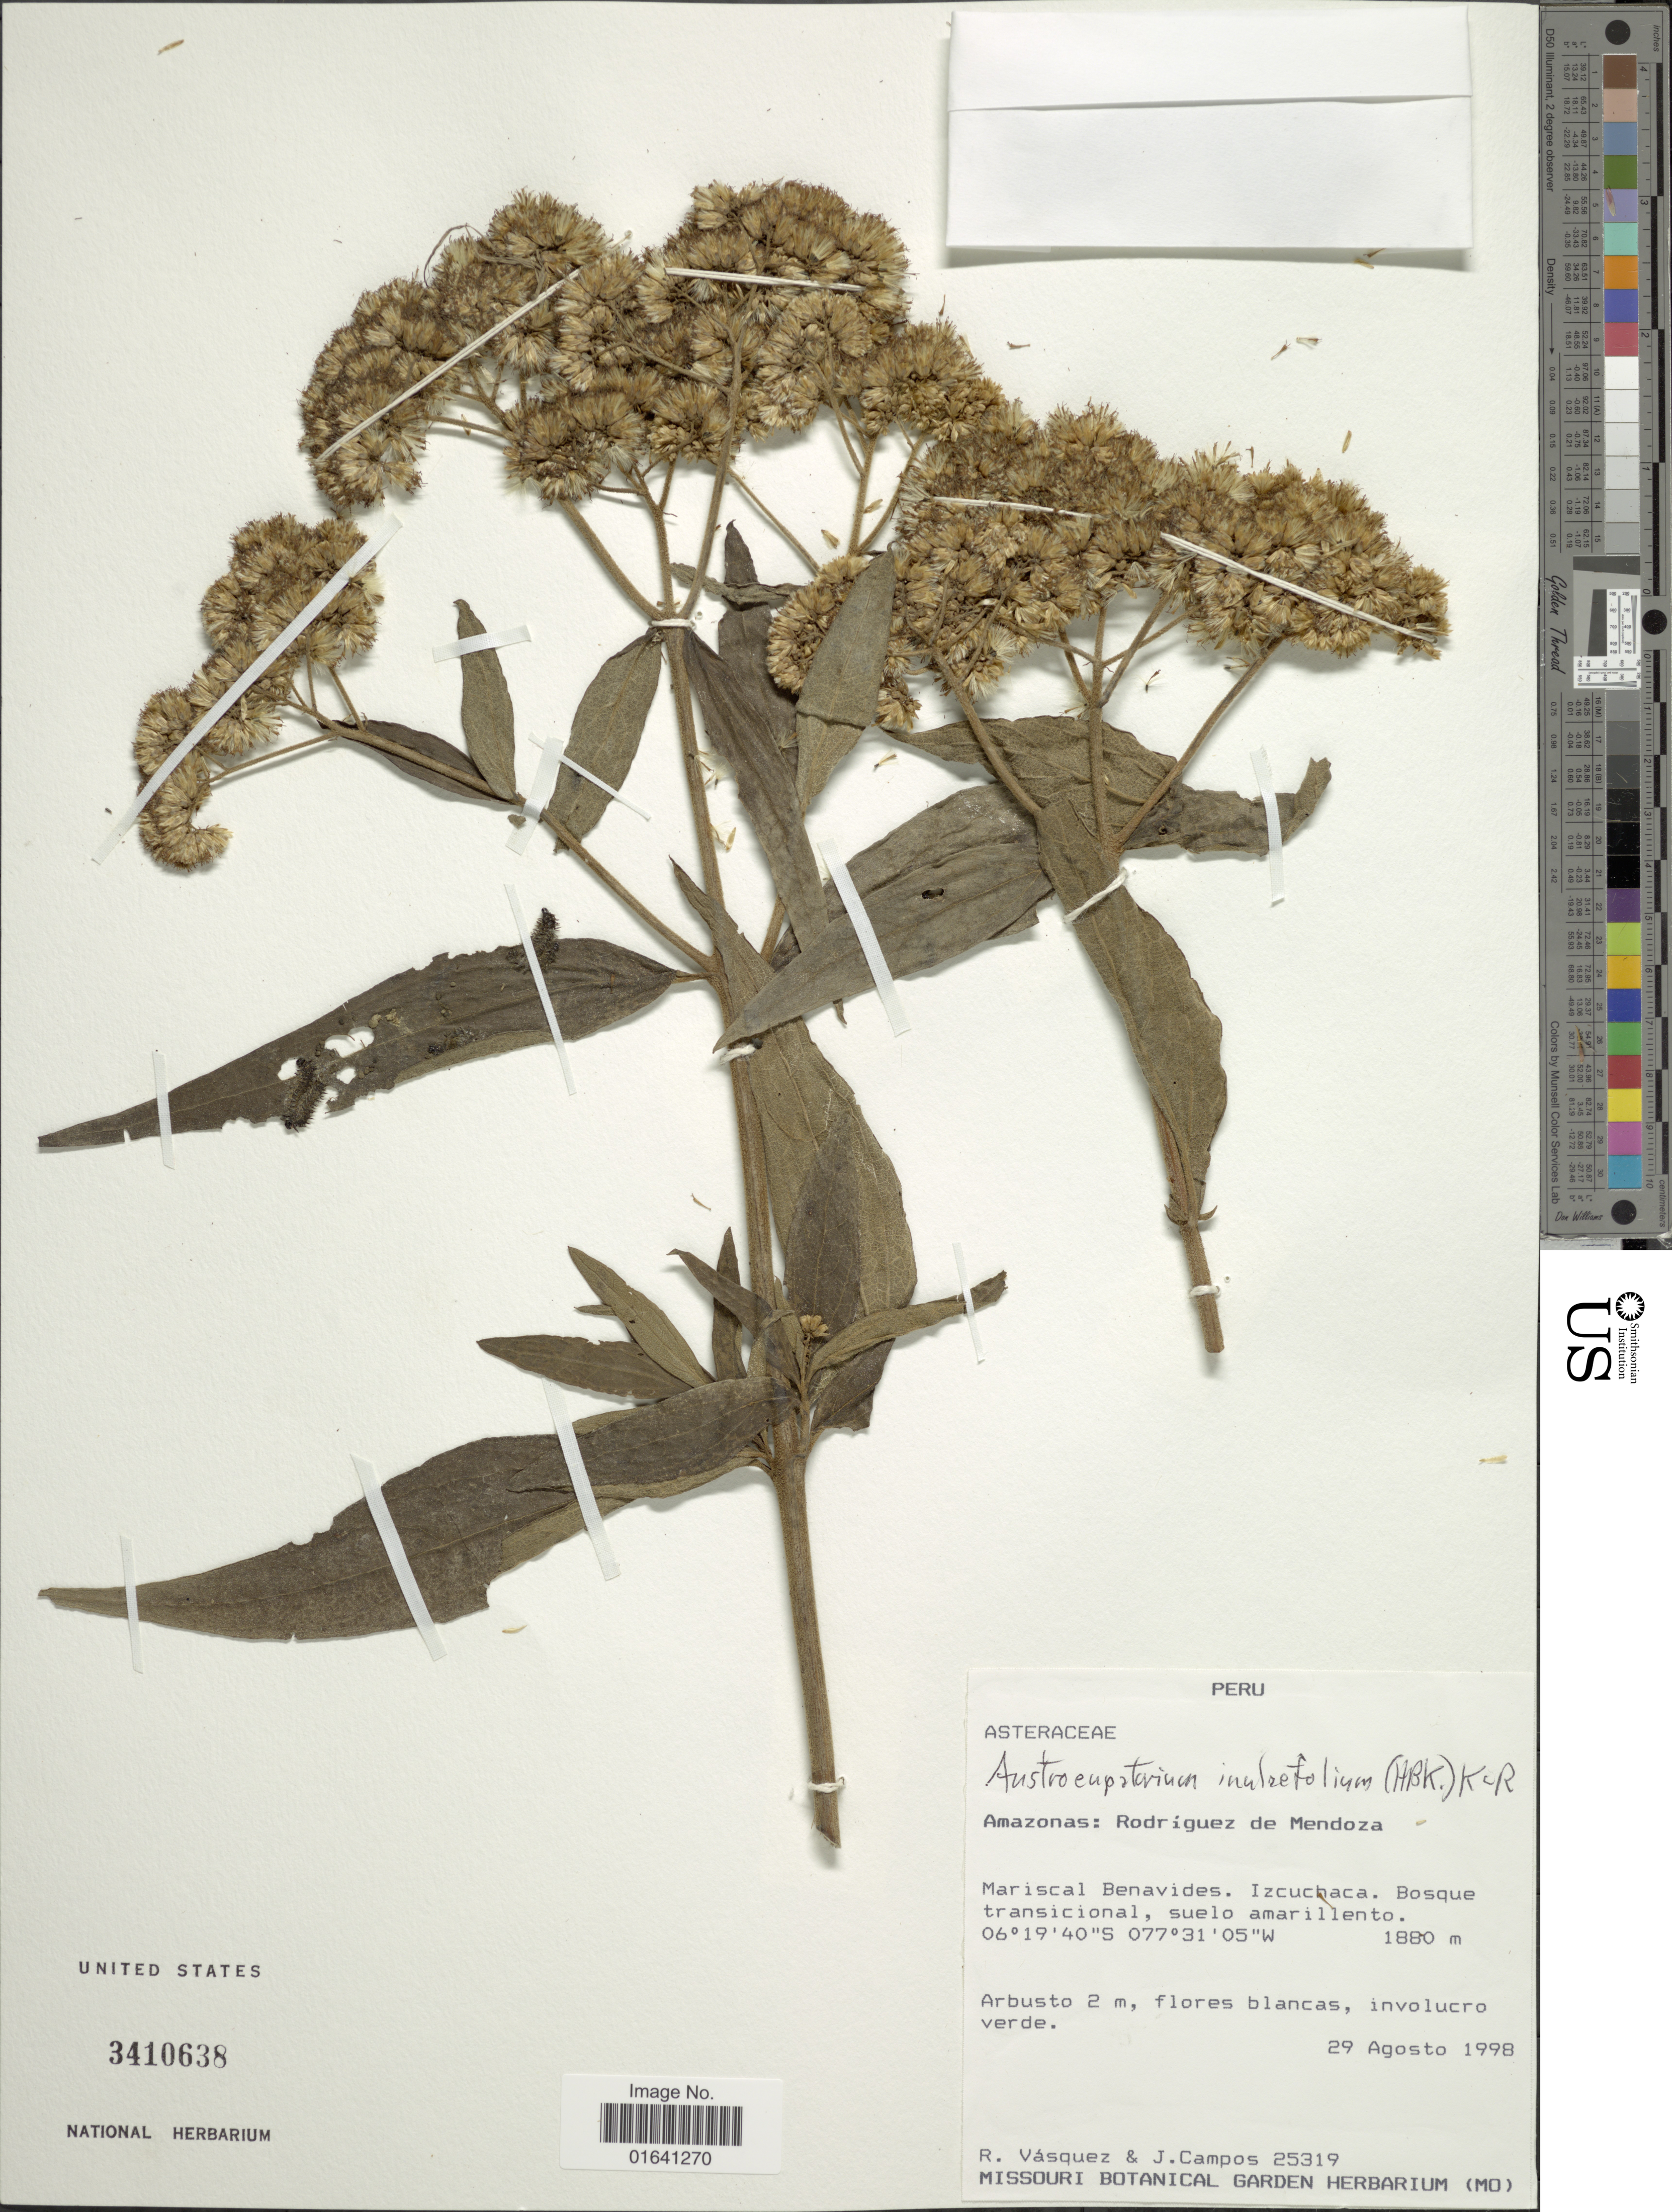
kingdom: Plantae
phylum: Tracheophyta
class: Magnoliopsida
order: Asterales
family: Asteraceae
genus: Austroeupatorium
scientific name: Austroeupatorium inulaefolium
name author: (Kunth) R.M. King & H. Rob.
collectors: R. Vásquez & J. Campos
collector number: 25319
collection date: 1998-08-29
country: Peru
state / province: Amazonas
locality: Rodriguez de Mendoza, Mariscal Benavides. Izcuchaca. Bosque transicional, suelo amarillento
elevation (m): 1880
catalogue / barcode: US 3410638